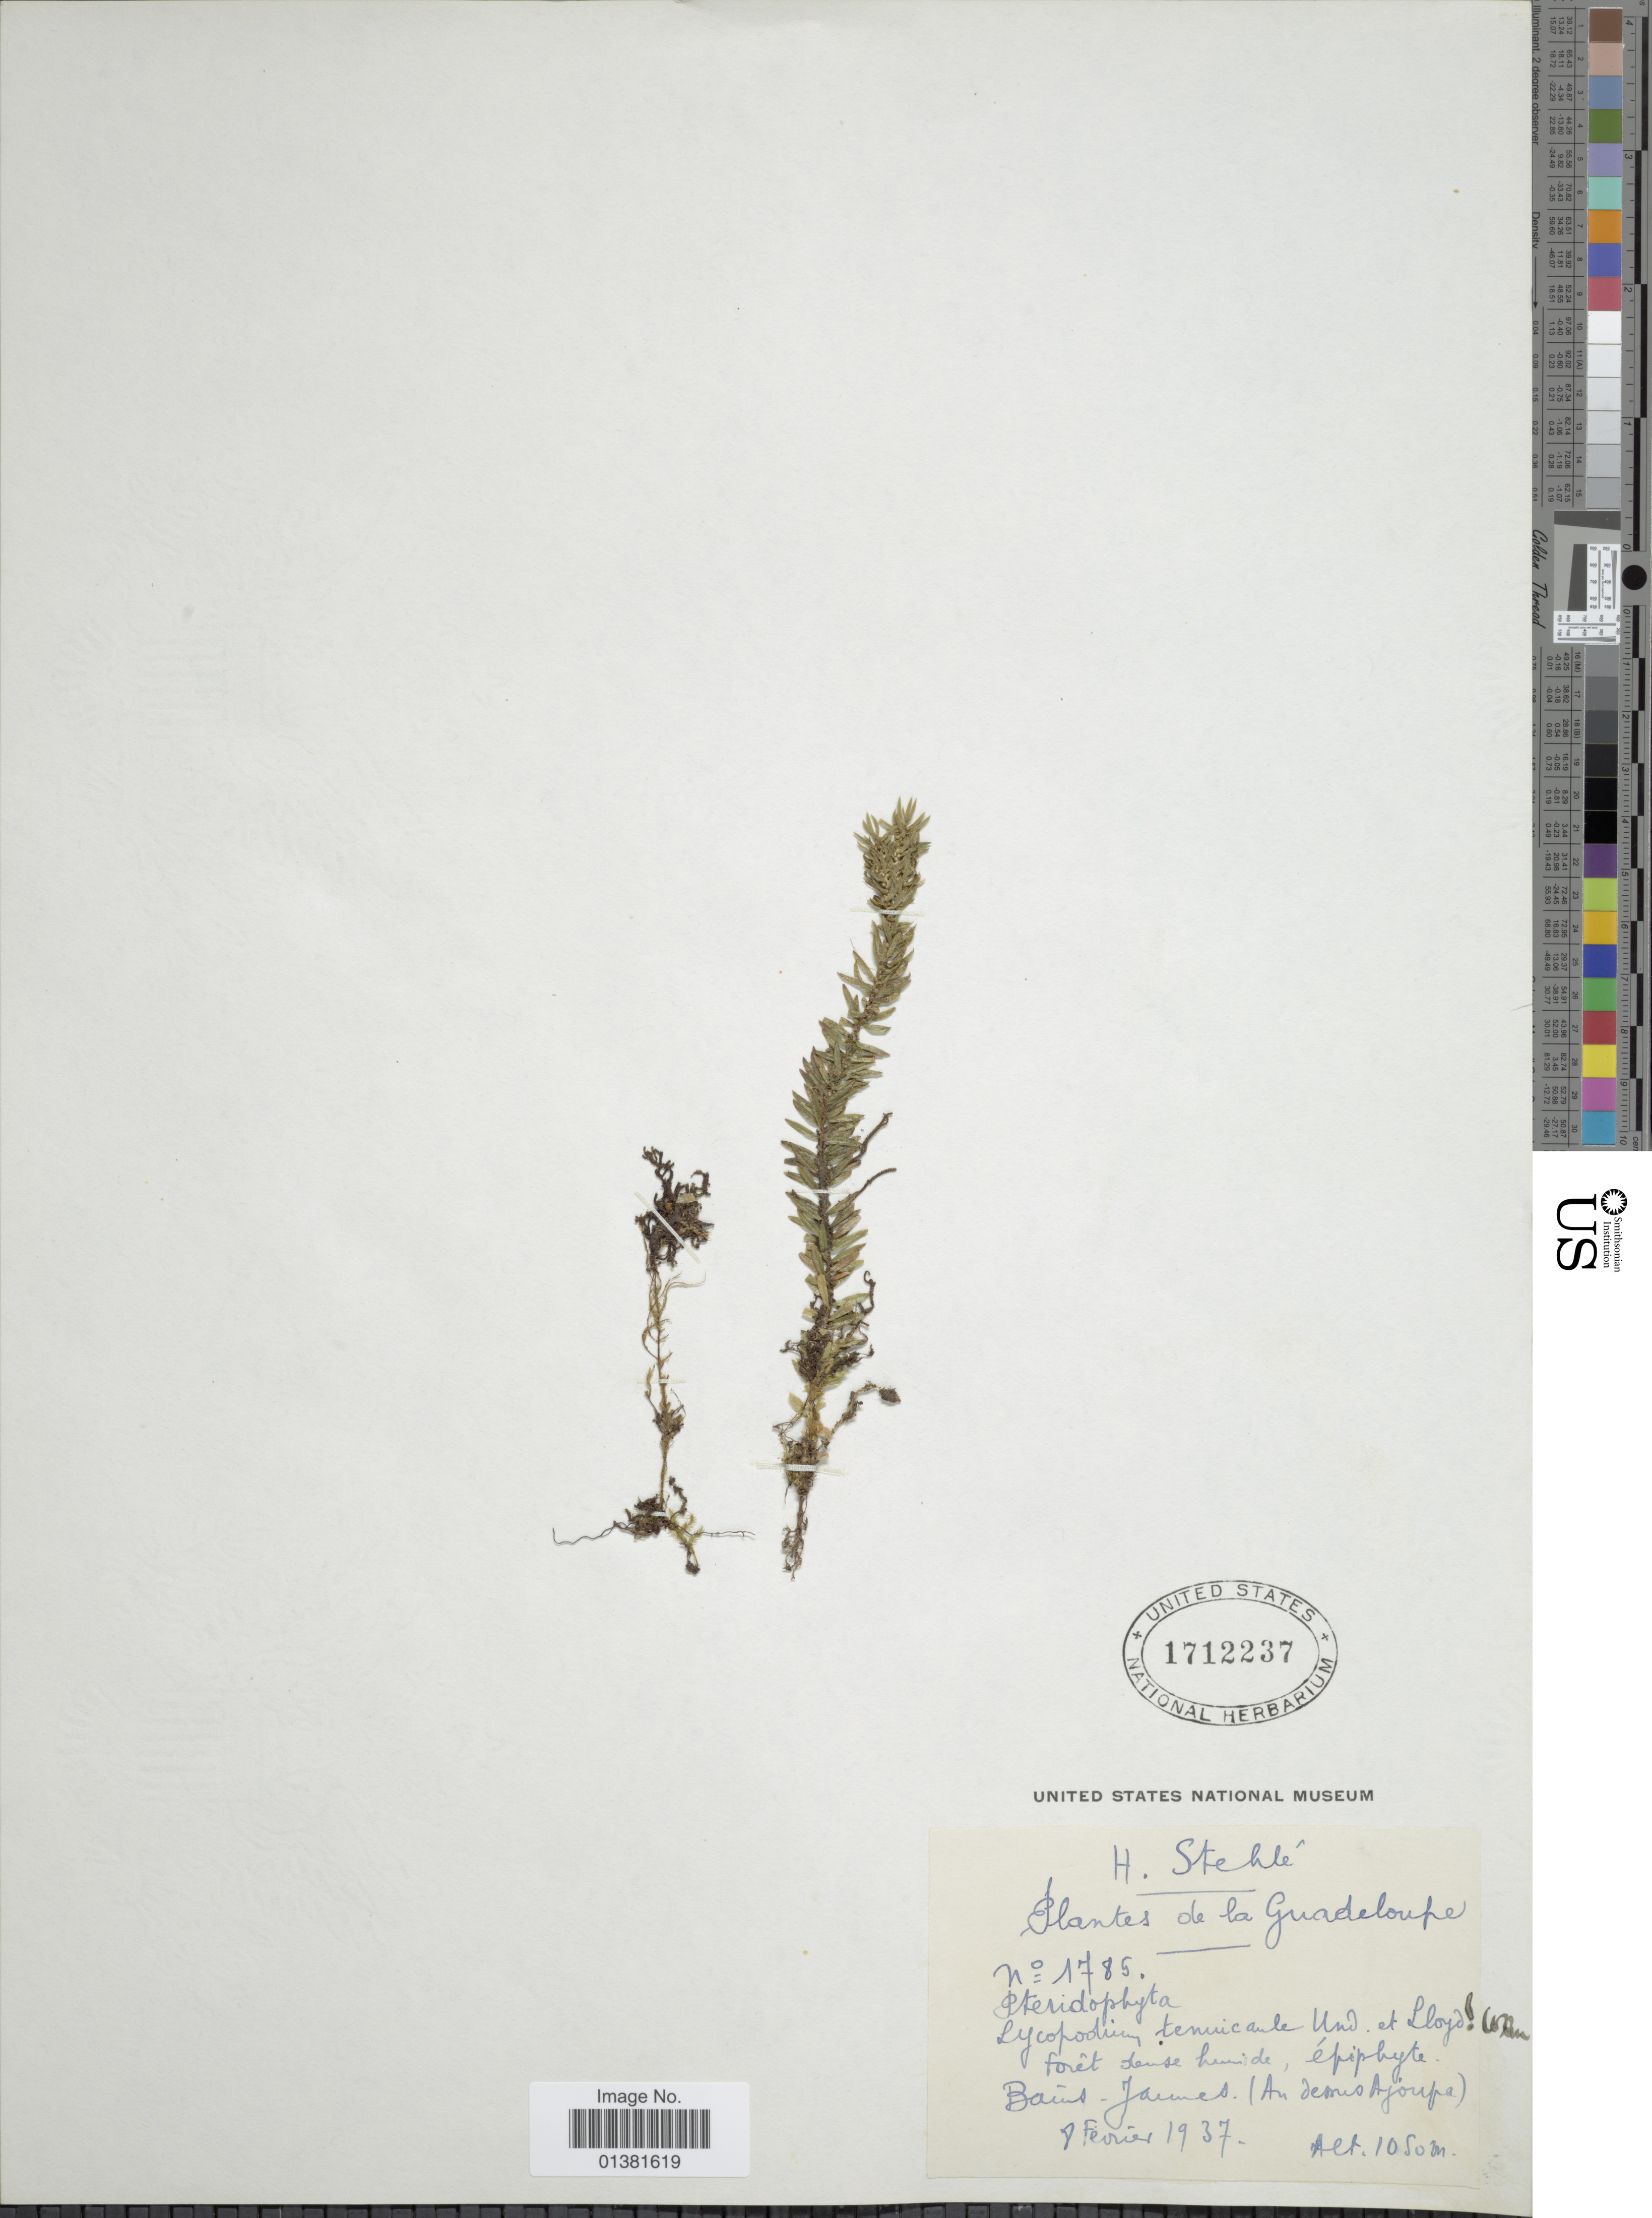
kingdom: Plantae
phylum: Tracheophyta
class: Lycopodiopsida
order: Lycopodiales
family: Lycopodiaceae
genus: Phlegmariurus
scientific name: Phlegmariurus tenuicaulis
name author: (Underw. & F.E. Lloyd) B. Øllg.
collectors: H. Stehlé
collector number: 1785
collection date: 1937-02-08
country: Guadeloupe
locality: Bains Jaunes(Au demis Ajoupa).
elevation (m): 1050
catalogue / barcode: US 1712237